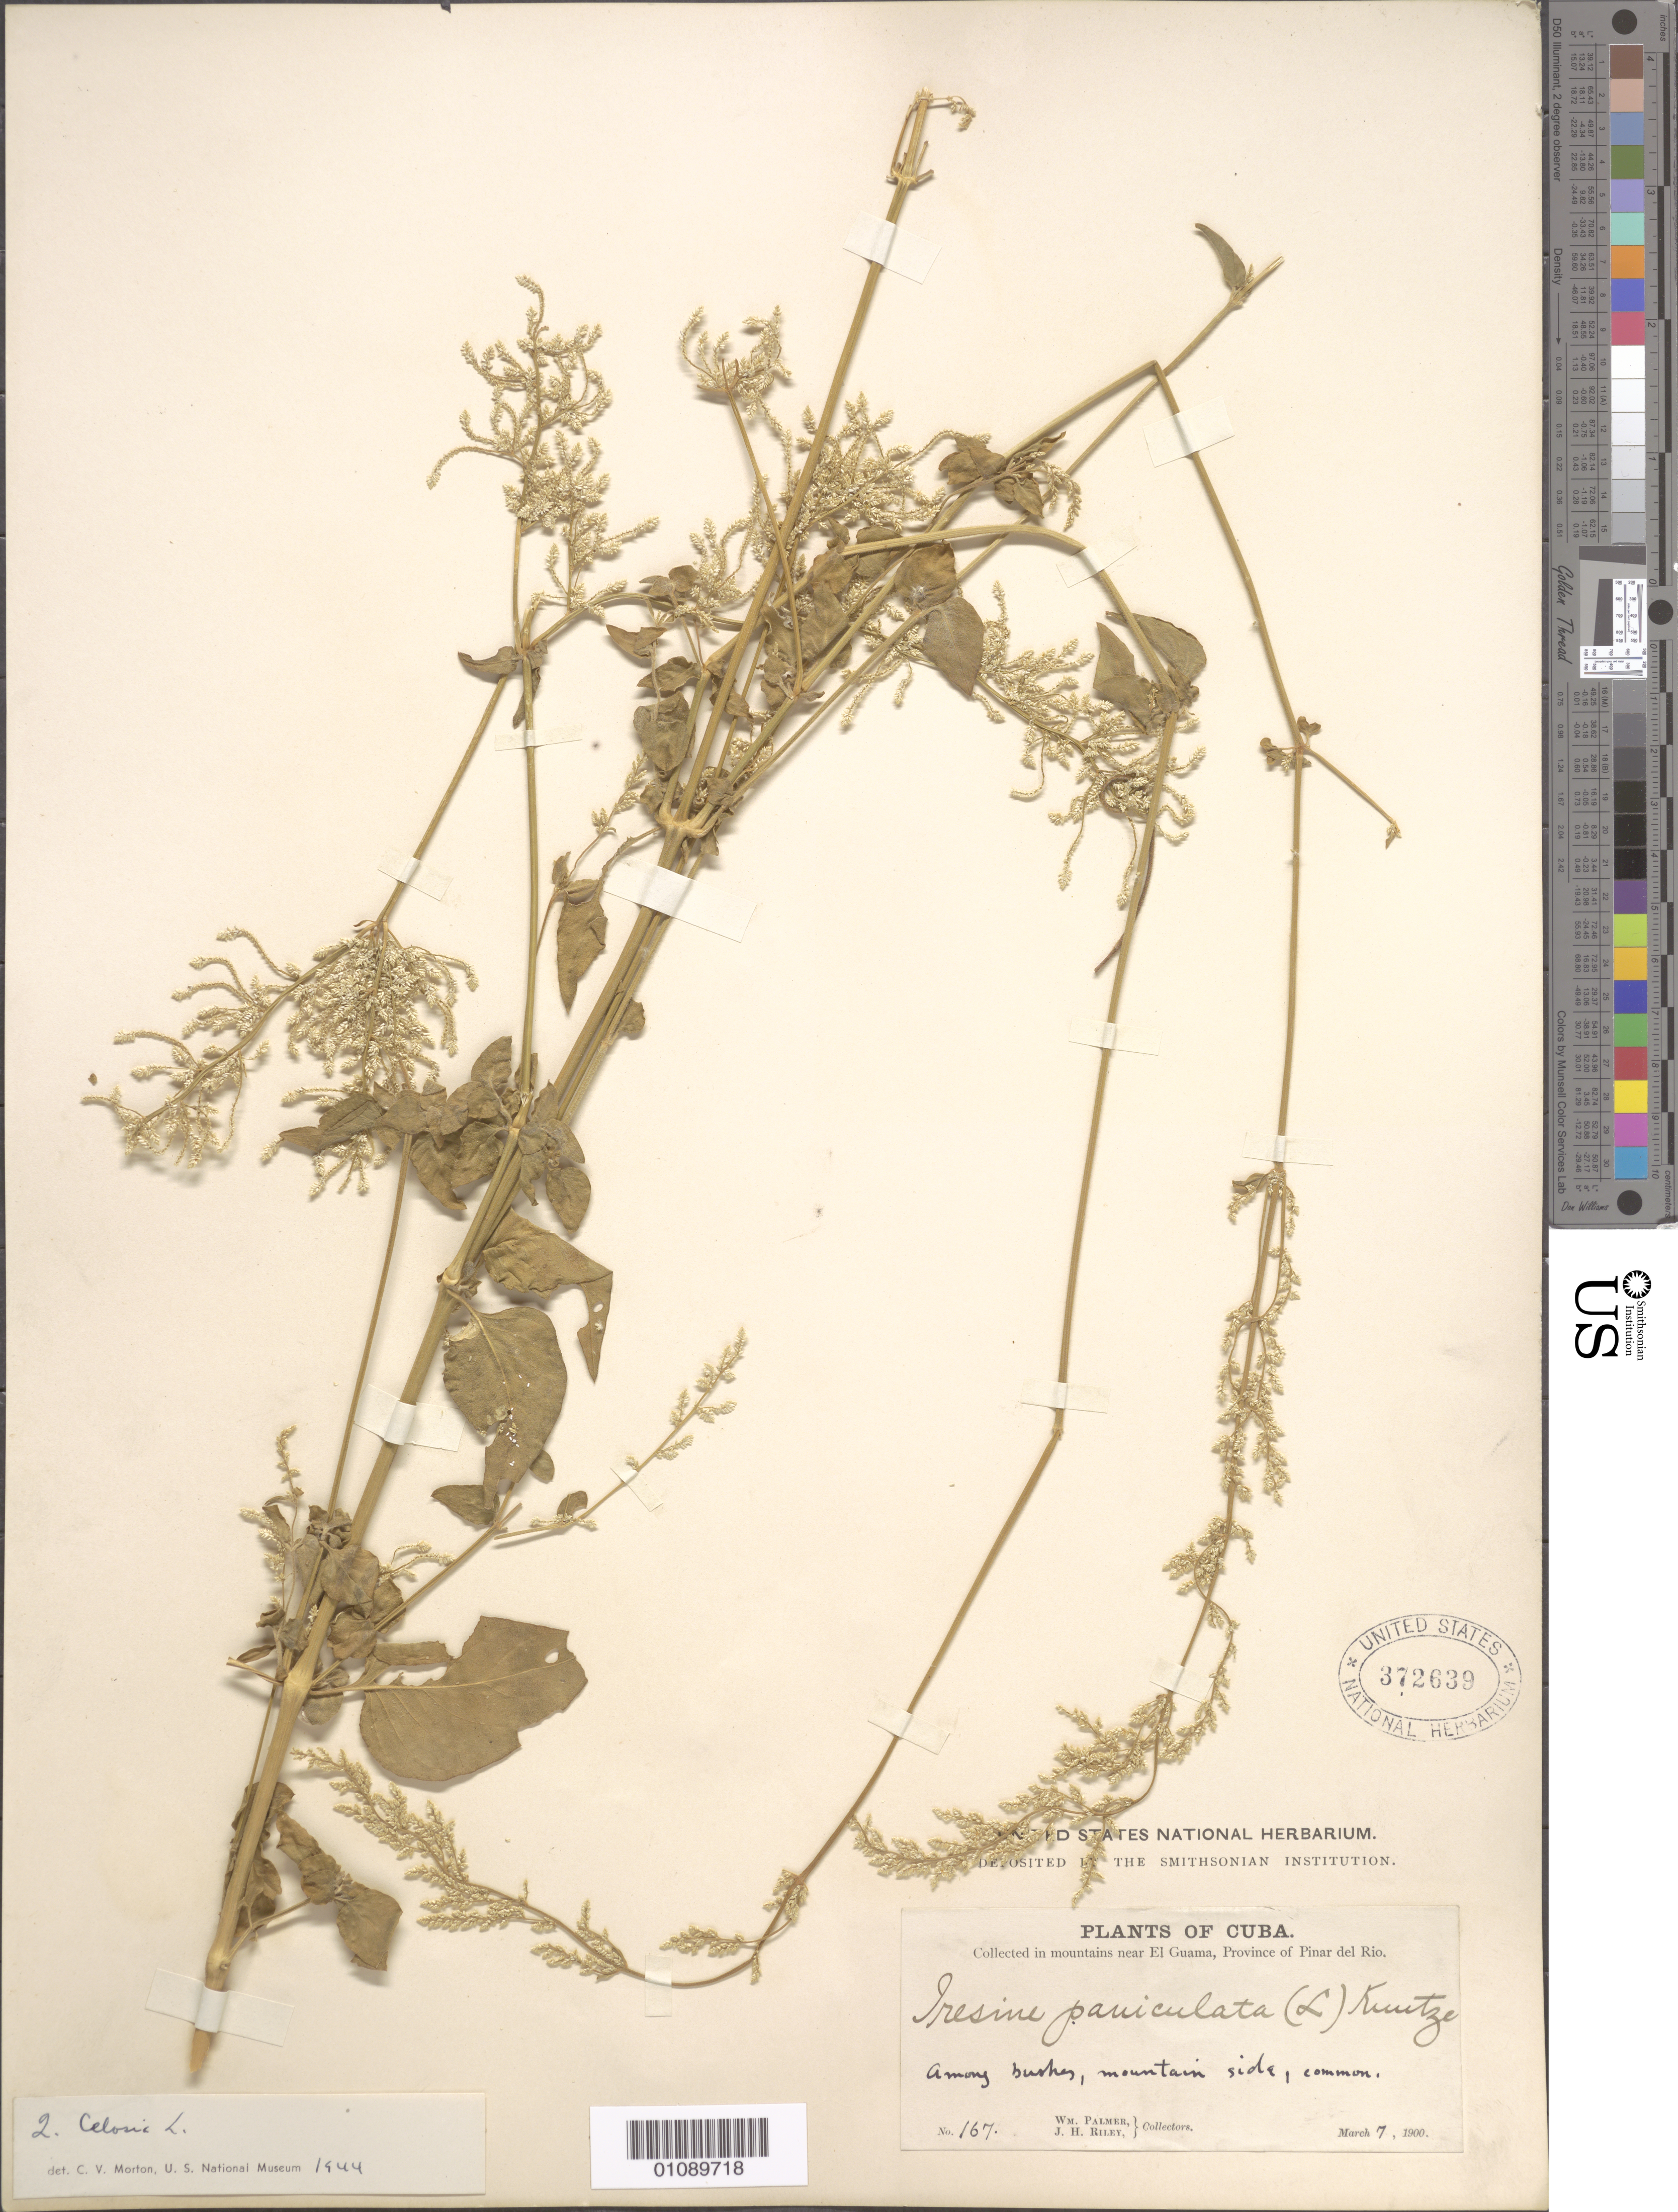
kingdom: Plantae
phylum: Tracheophyta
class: Magnoliopsida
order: Caryophyllales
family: Amaranthaceae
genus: Iresine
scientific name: Iresine paniculata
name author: (L.) Kuntze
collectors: W. Palmer & J. H. Riley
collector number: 167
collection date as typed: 07 Mar 1900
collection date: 1900-03-07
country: Cuba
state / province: Pinar del Rio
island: Cuba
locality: El Guama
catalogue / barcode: US 372639